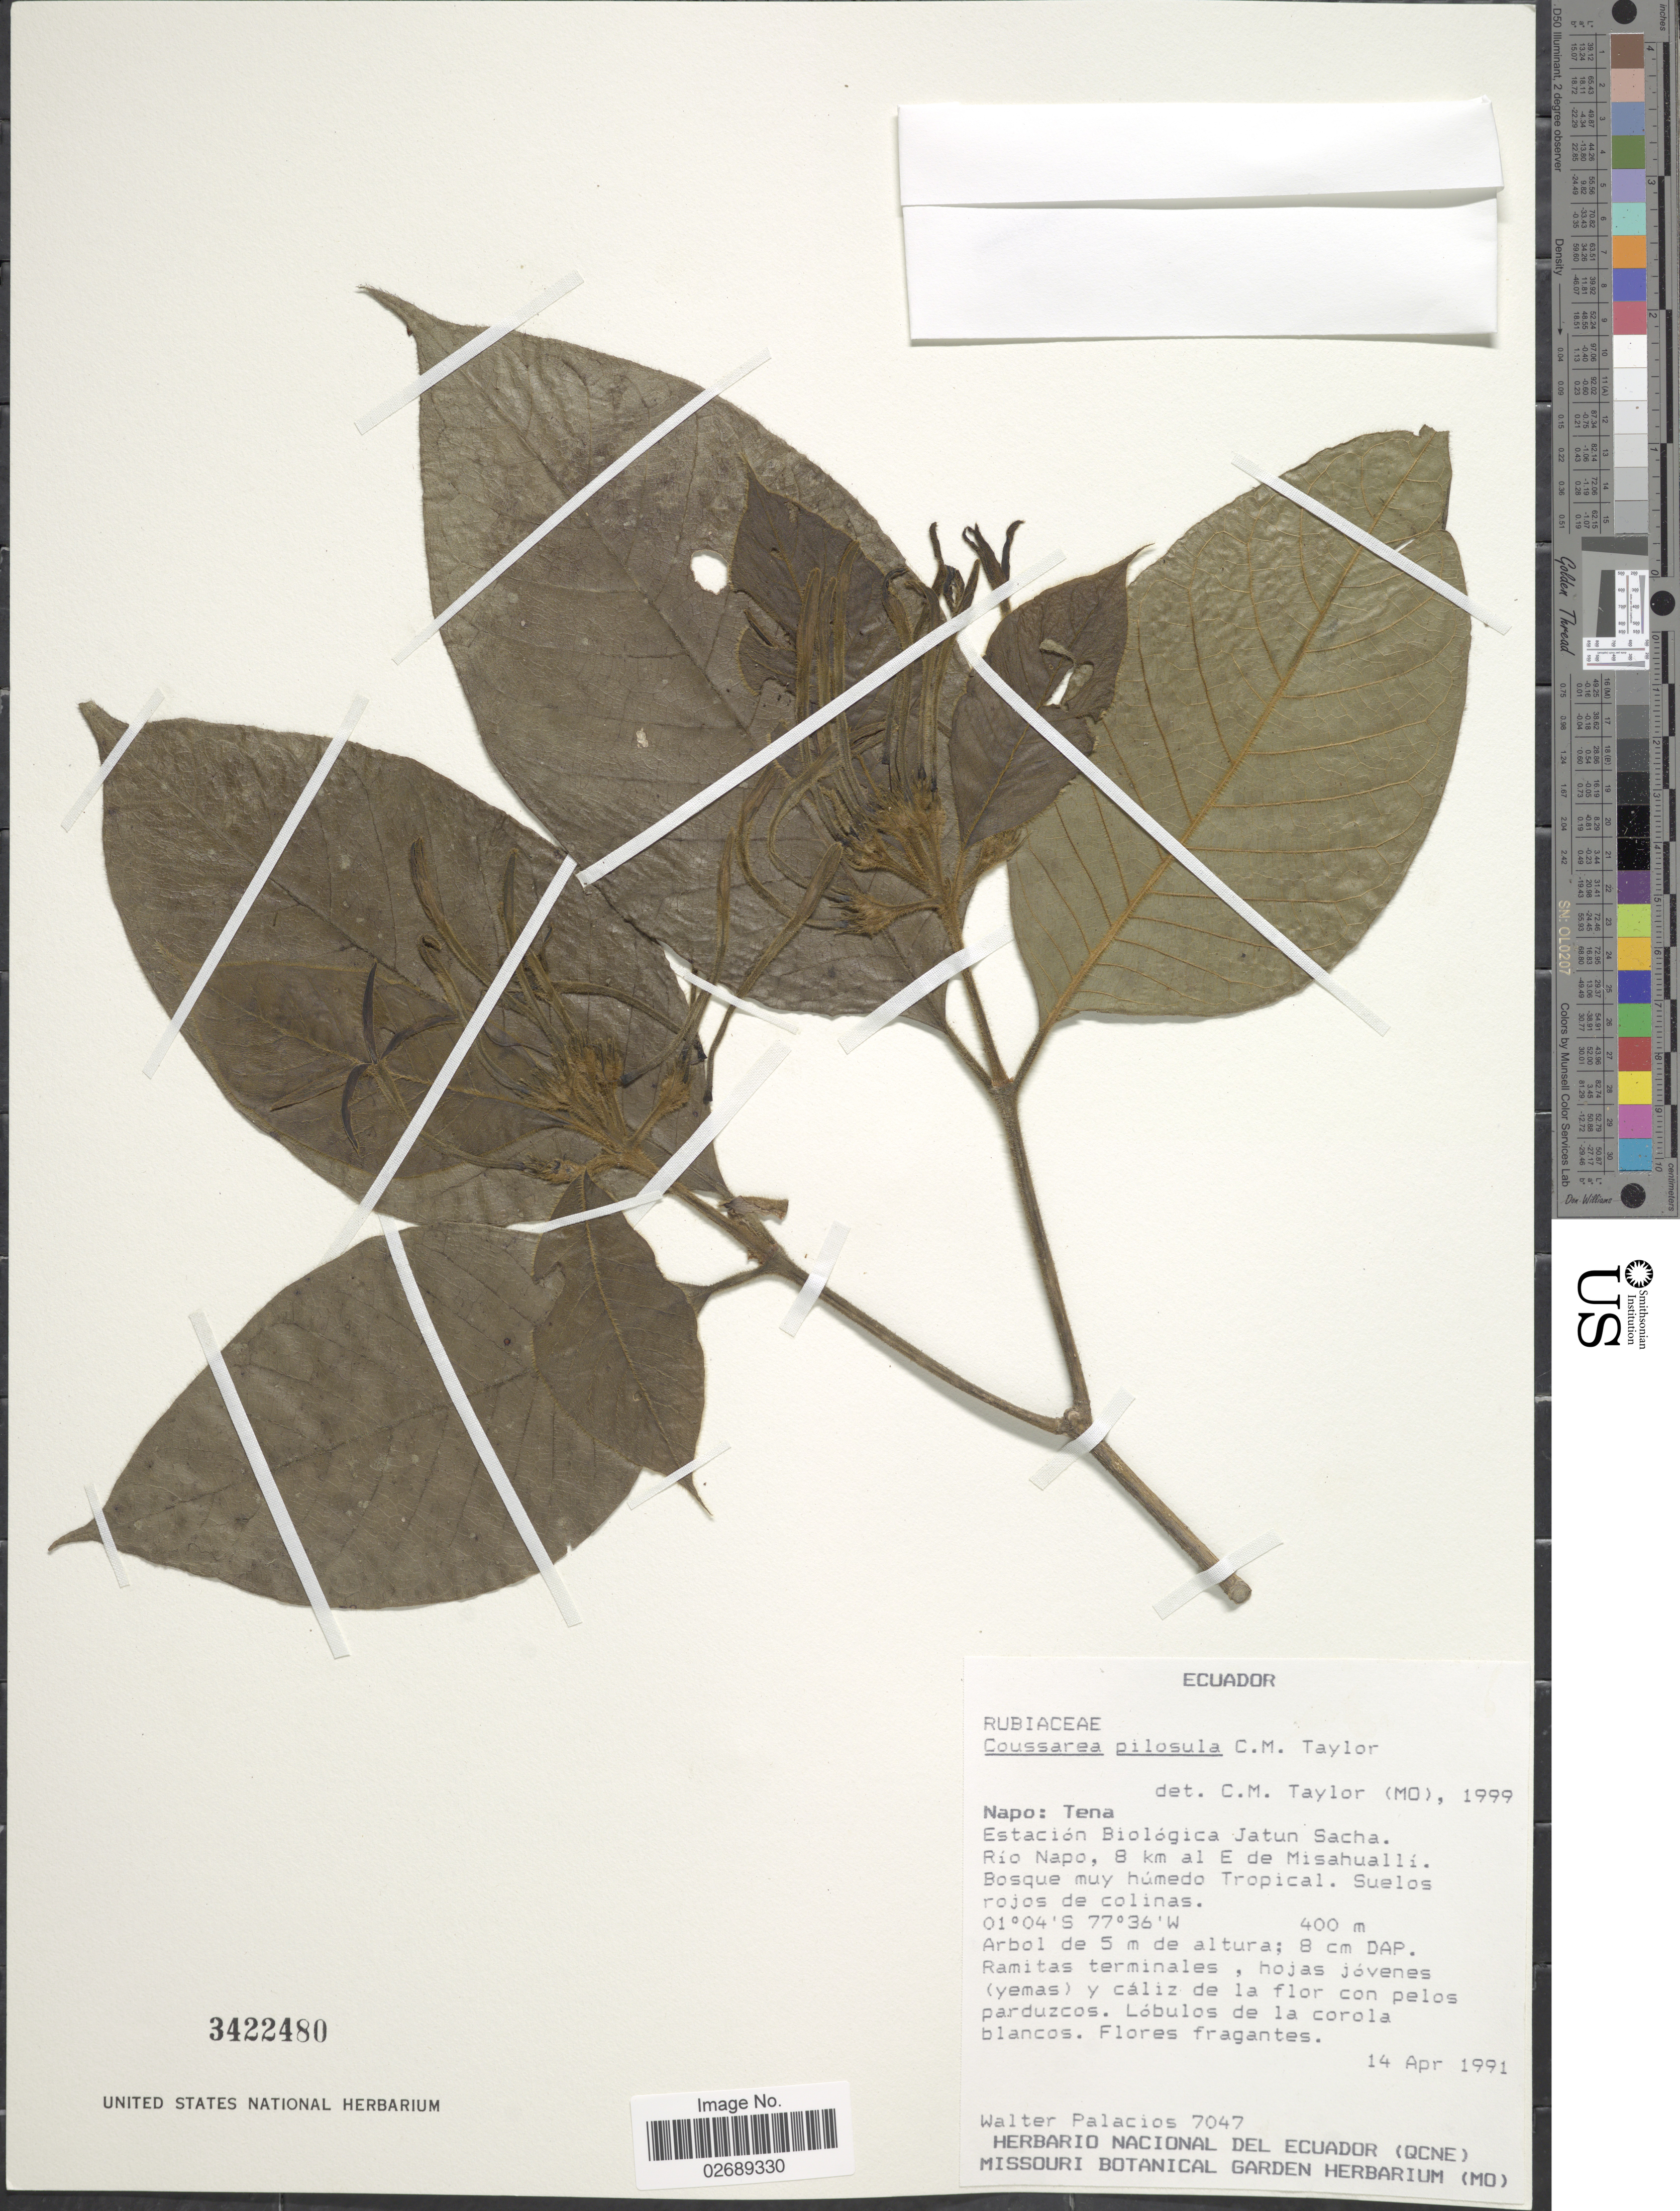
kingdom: Plantae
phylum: Tracheophyta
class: Magnoliopsida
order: Gentianales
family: Rubiaceae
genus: Coussarea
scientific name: Coussarea pilosula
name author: C.M. Taylor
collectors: W. Palacios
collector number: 7047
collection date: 1991-04-14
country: Ecuador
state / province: Napo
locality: Tena, Estacion Biologica Jatun Sacha. Rio Napa, 8 km al E de Misahualli. Bosque muy humedo Tropical. Suelos rojos de colinas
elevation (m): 400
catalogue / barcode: US 3422480